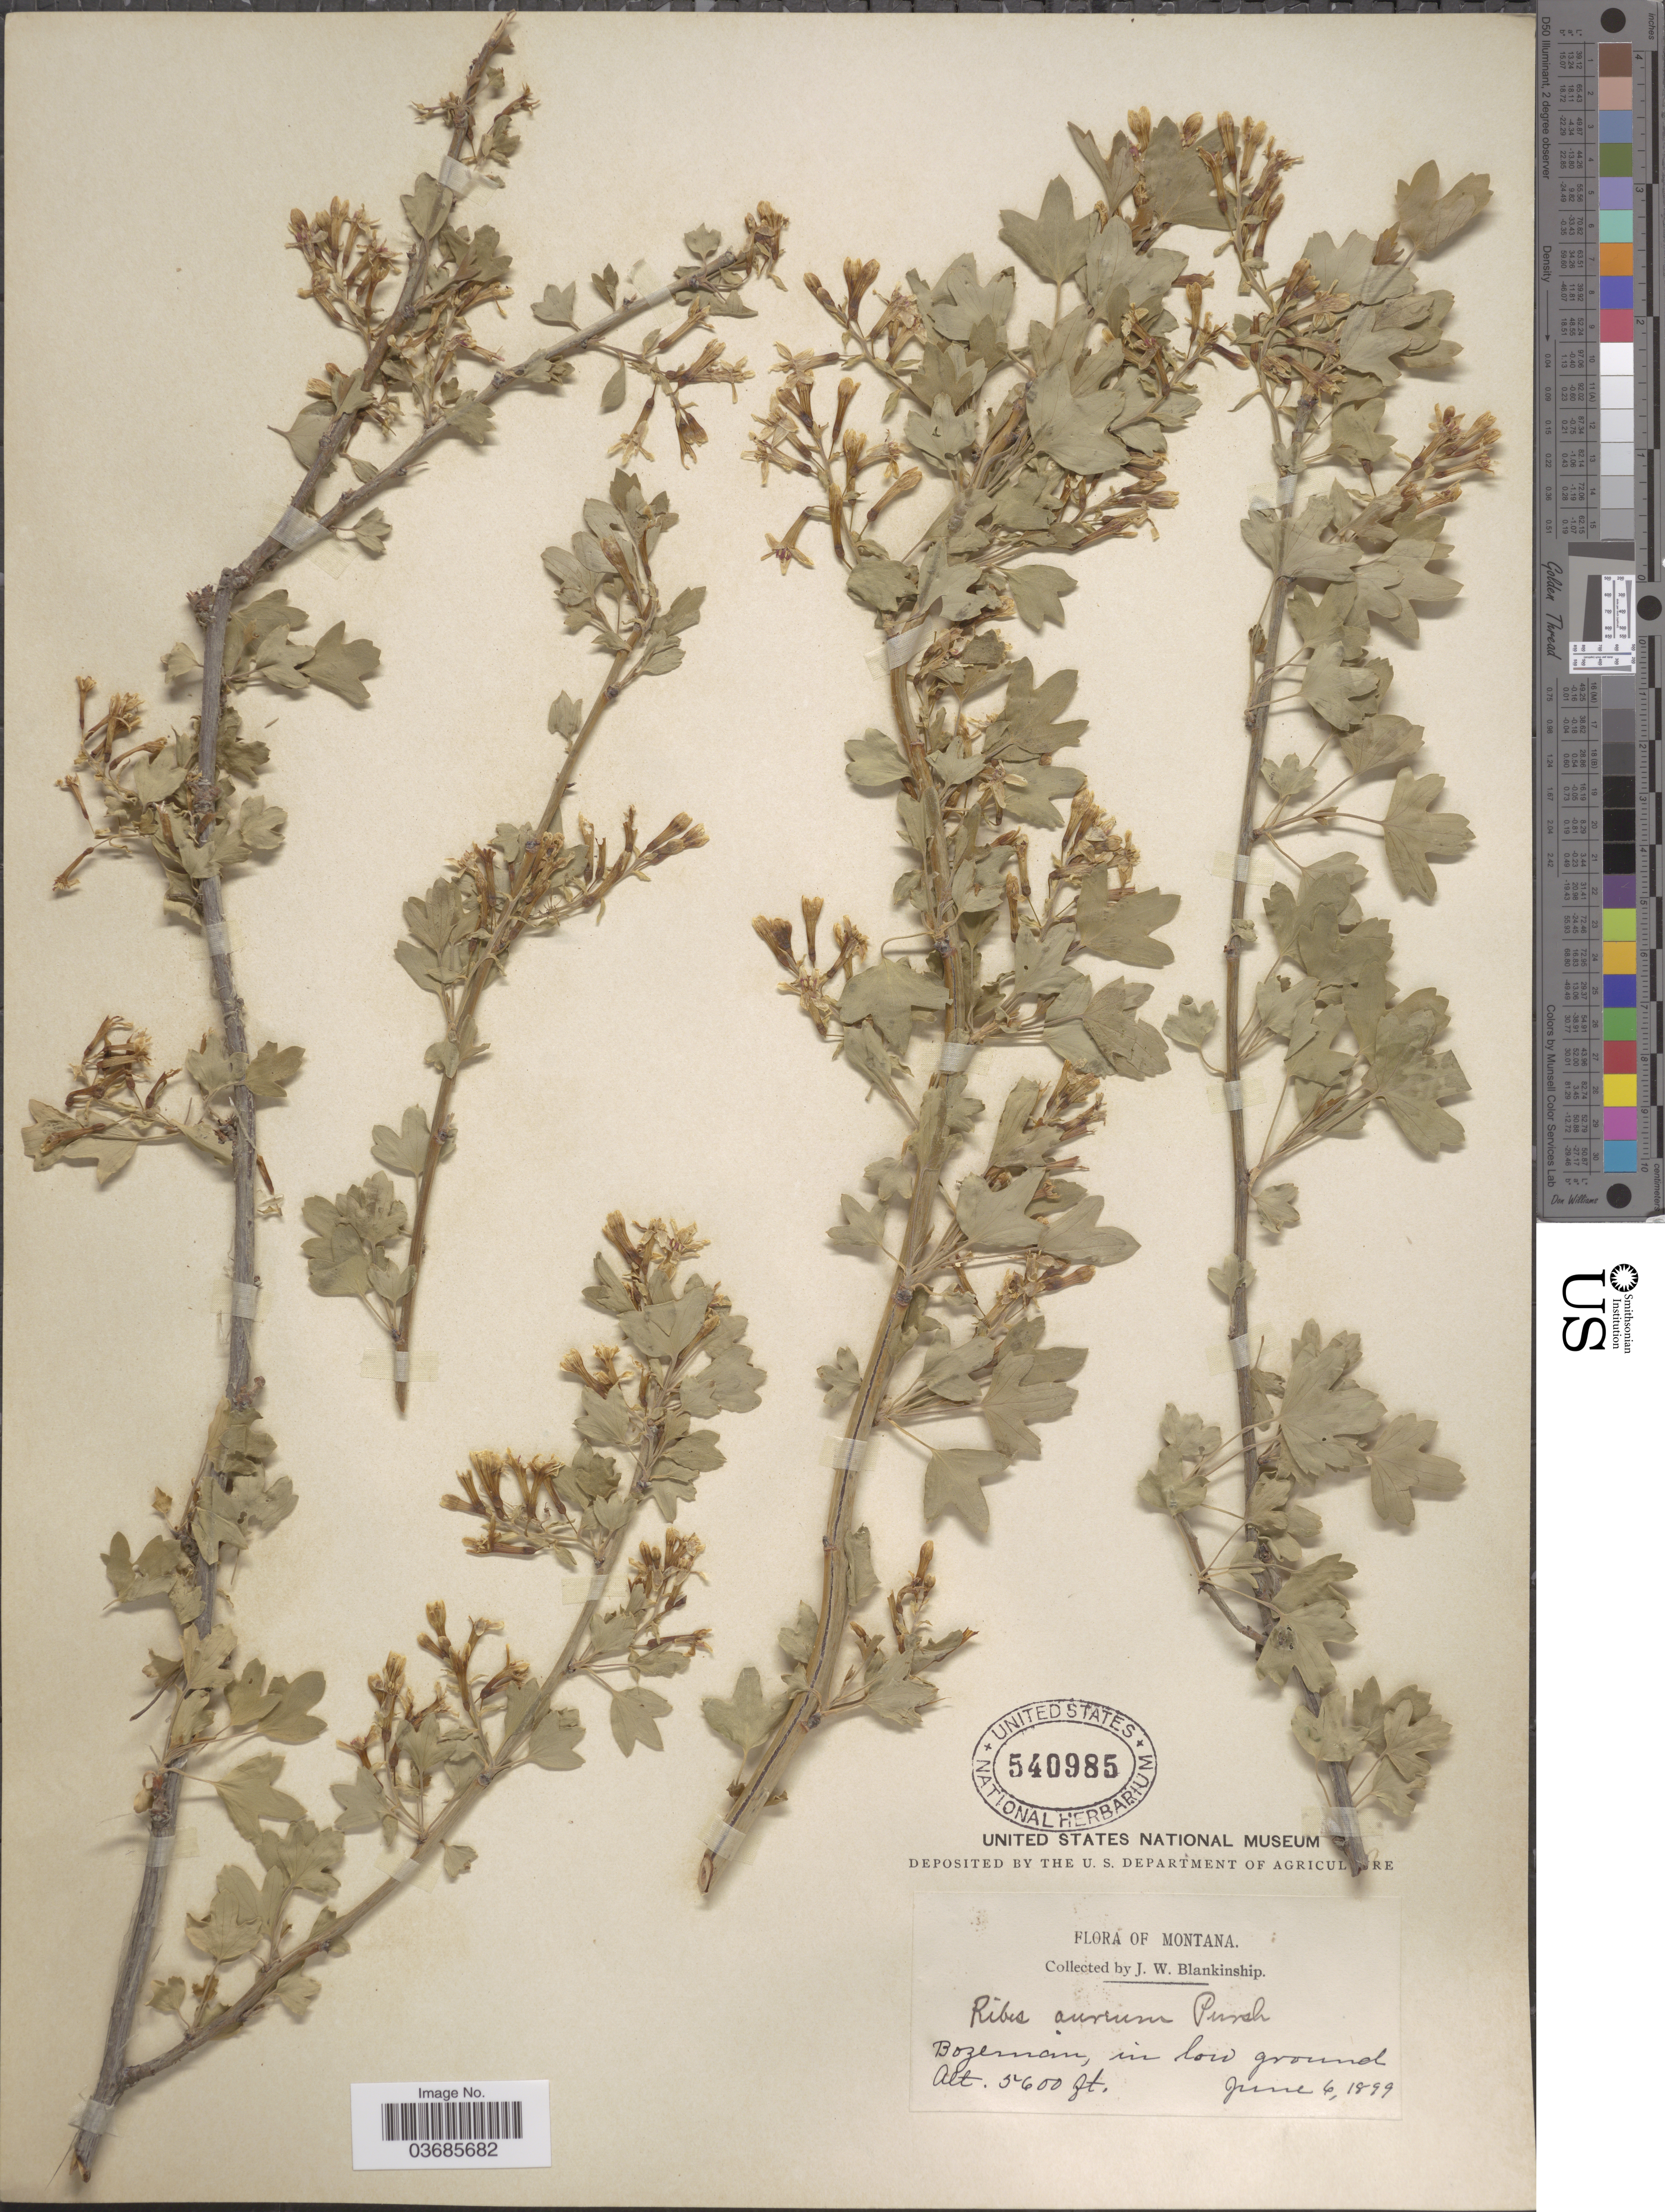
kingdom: Plantae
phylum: Tracheophyta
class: Magnoliopsida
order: Saxifragales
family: Grossulariaceae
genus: Ribes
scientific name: Ribes aureum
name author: Pursh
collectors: J. W. Blankinship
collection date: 1899-06-06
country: United States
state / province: Montana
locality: Bozeman.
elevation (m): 1707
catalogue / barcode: US 540985